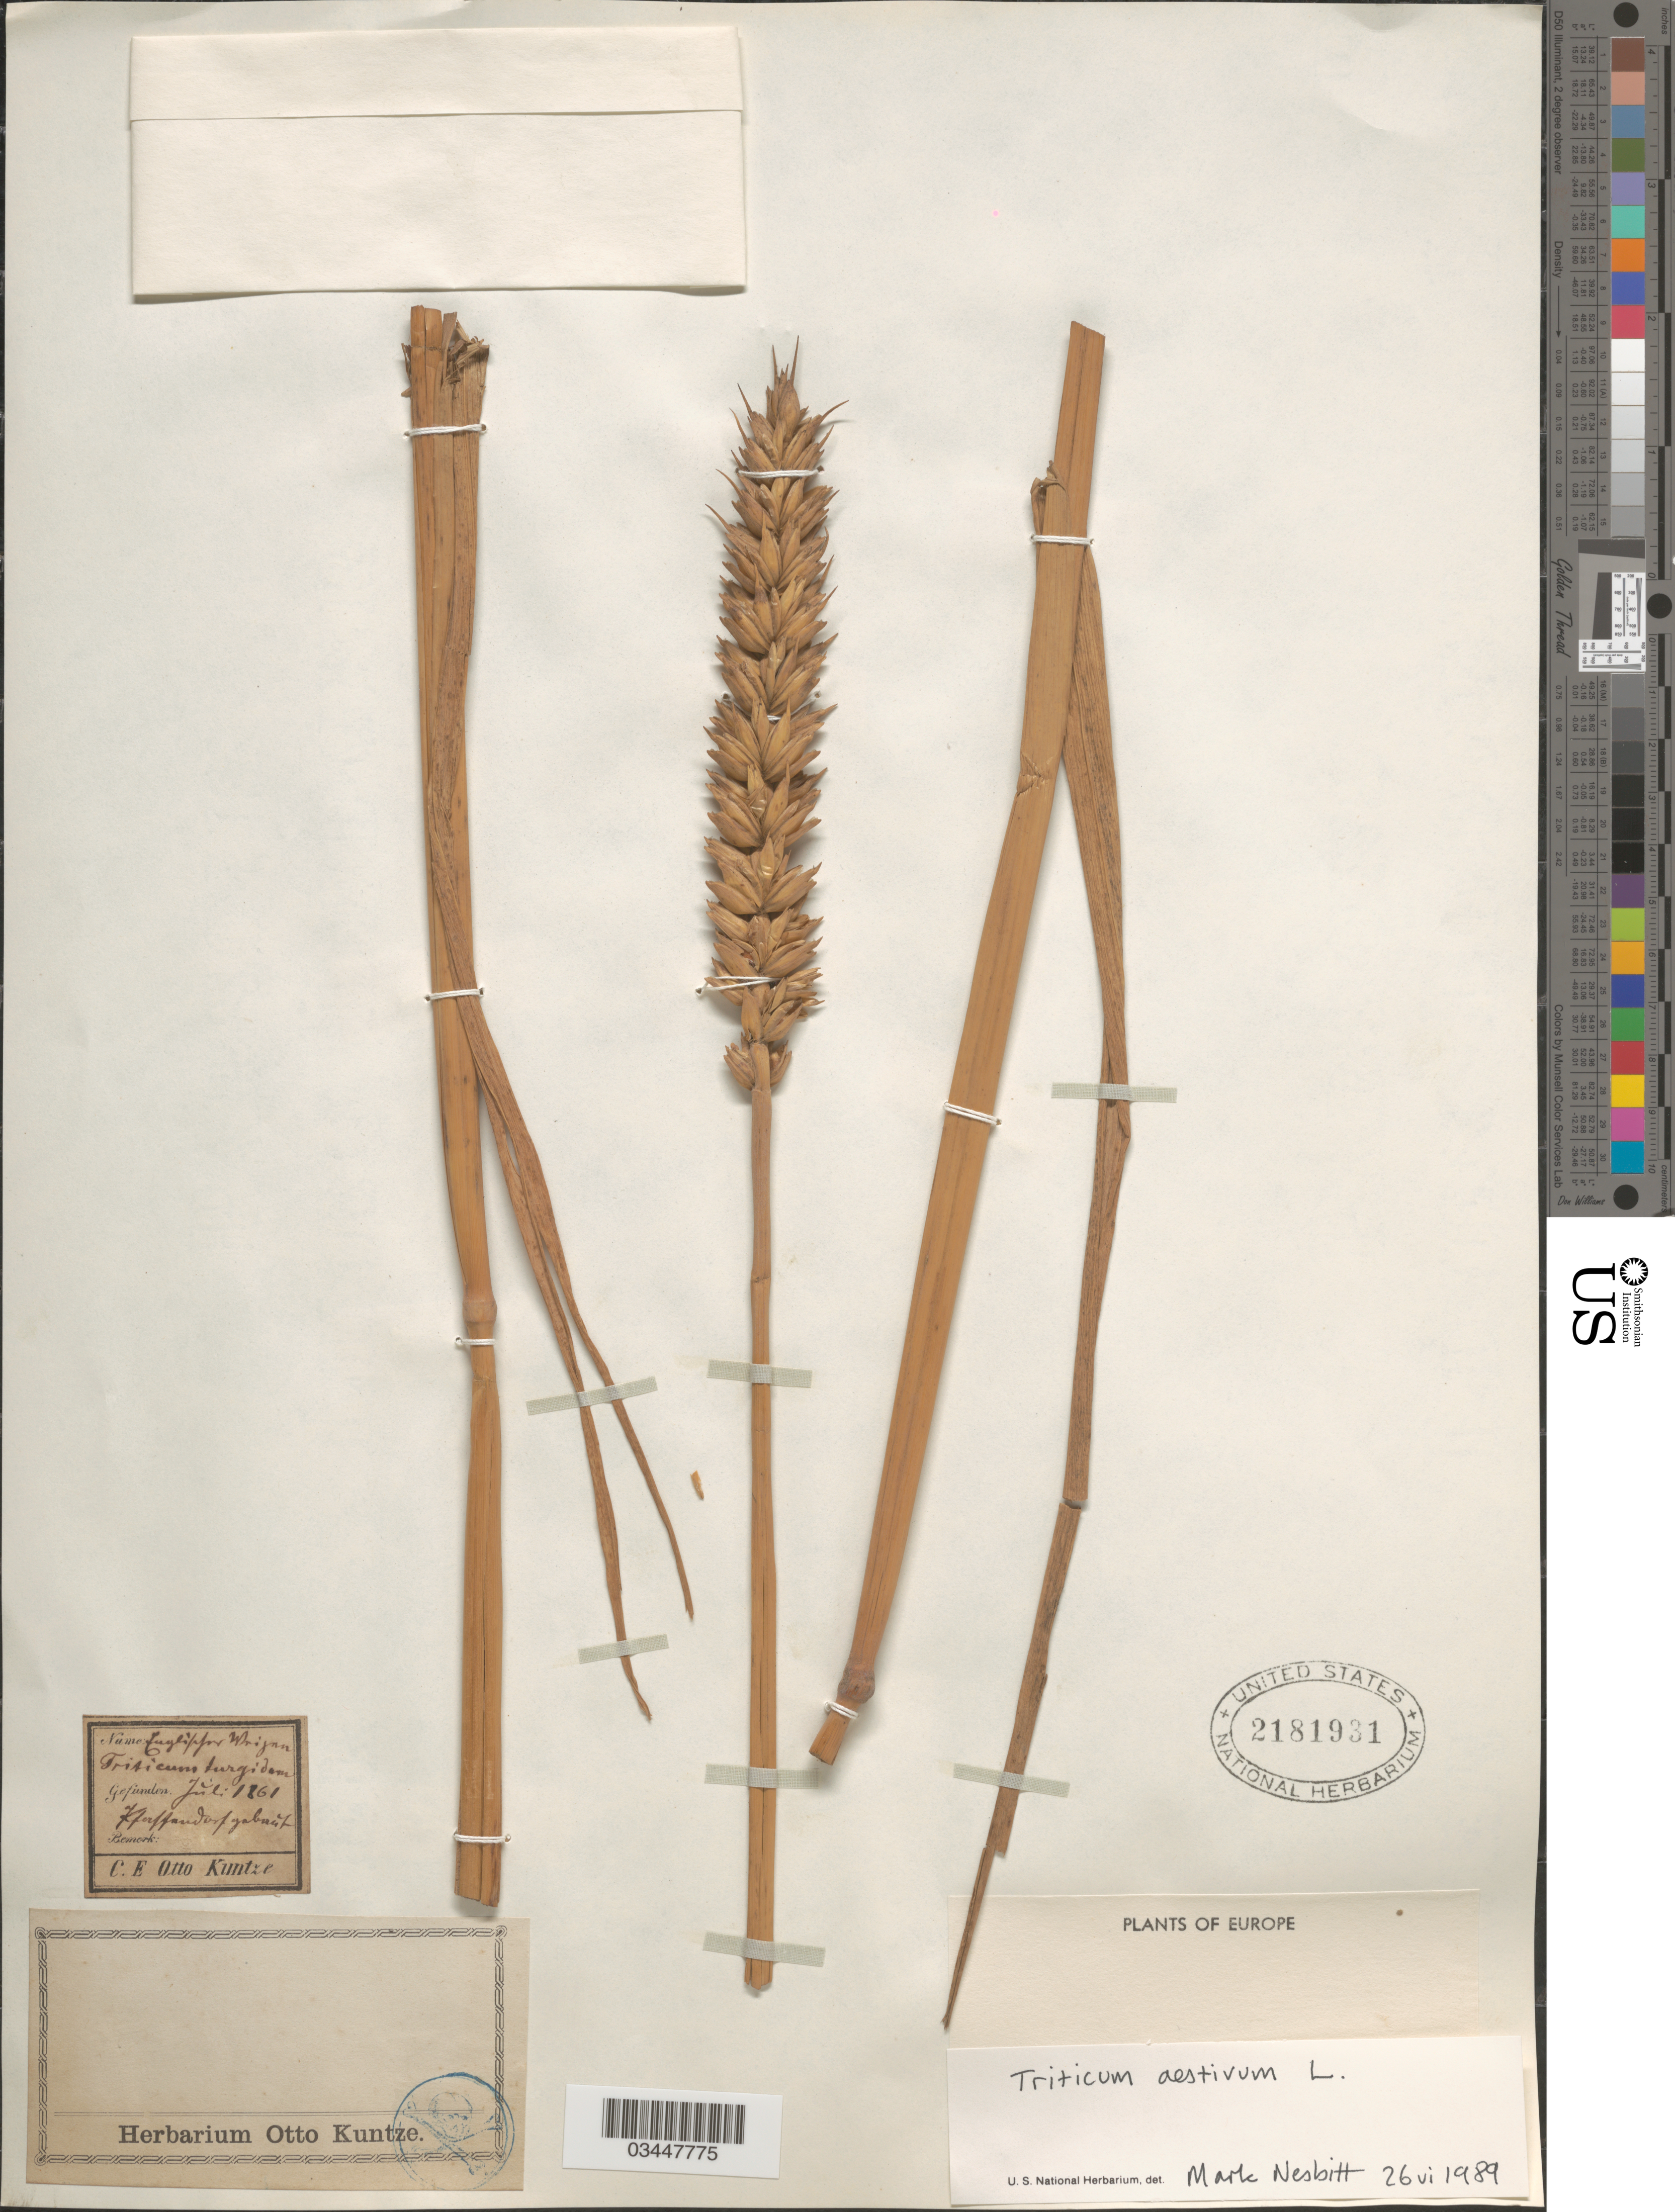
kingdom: Plantae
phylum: Tracheophyta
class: Liliopsida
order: Poales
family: Poaceae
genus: Triticum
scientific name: Triticum aestivum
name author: L.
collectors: C.E.O. Kuntze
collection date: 1861-07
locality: Europe. Kforffandorf gebaŭt. [interpreted]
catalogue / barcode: US 2181931